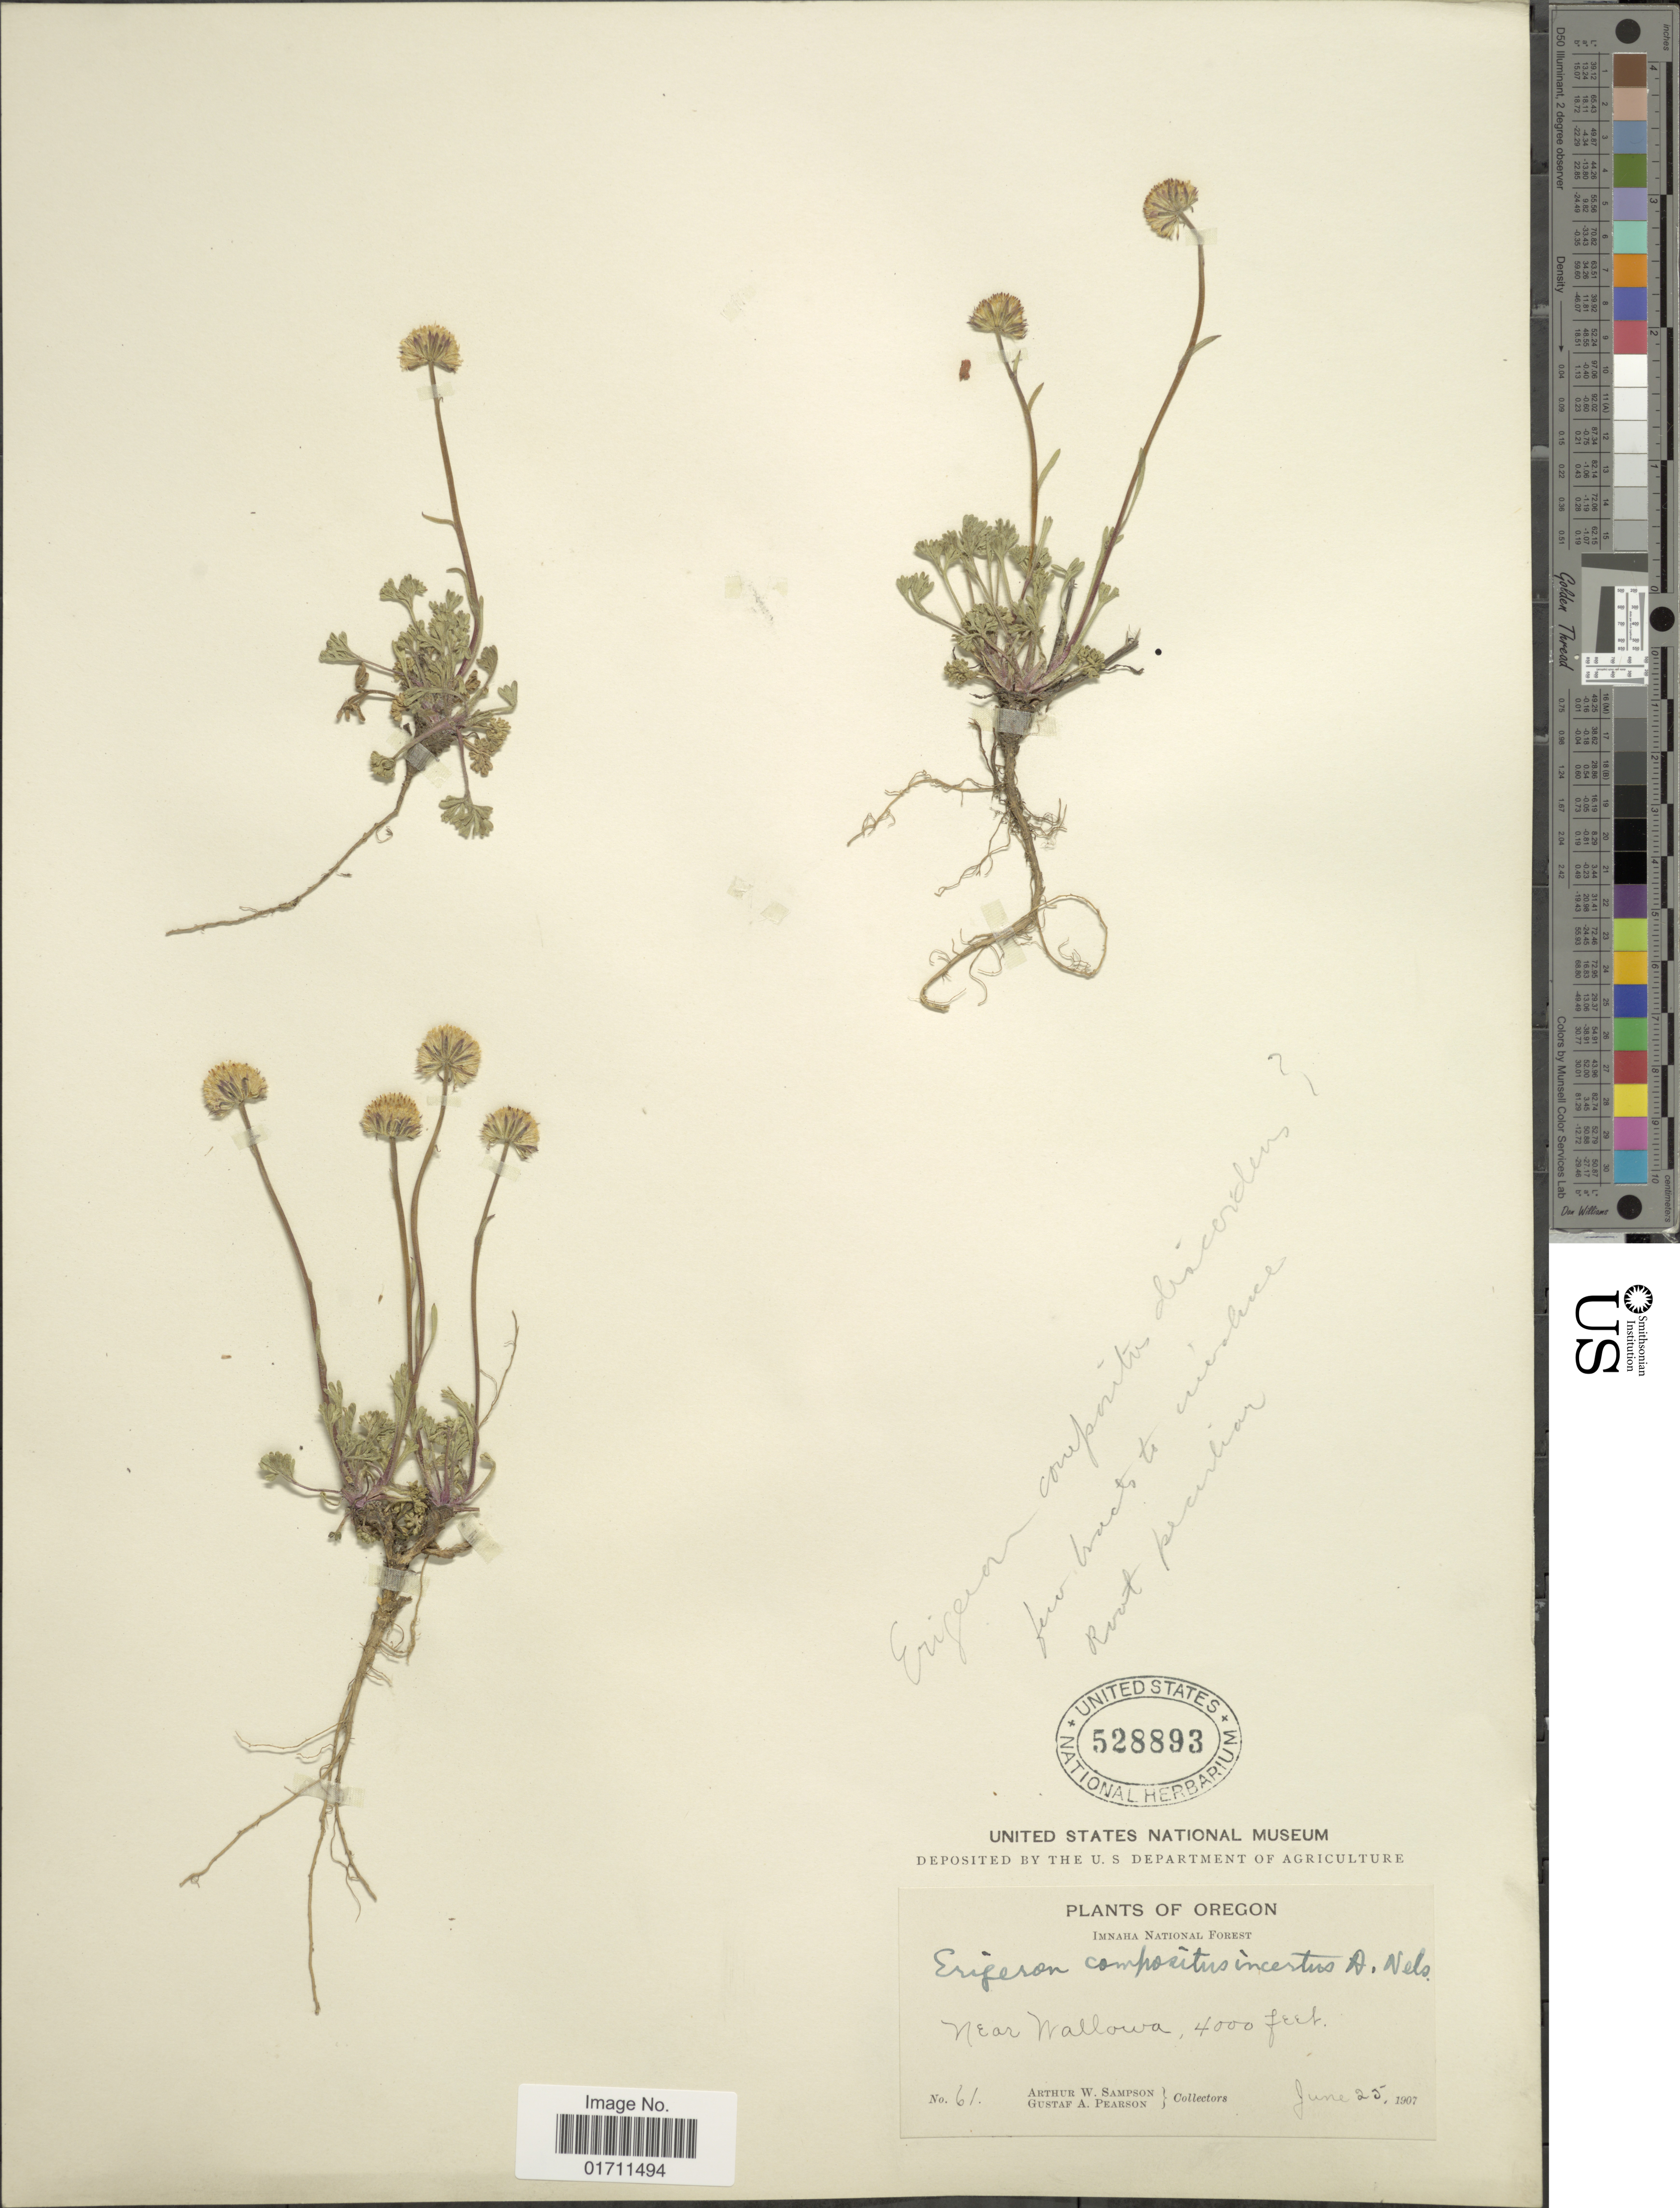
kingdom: Plantae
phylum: Tracheophyta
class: Magnoliopsida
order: Asterales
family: Asteraceae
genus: Erigeron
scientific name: Erigeron compositus var. incertus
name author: A. Nelson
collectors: A. Sampson & G. A. Pearson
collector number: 61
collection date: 1907-06-25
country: United States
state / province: Oregon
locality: Imnaha National Forest, Near Wallowa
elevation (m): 1219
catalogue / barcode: US 528893